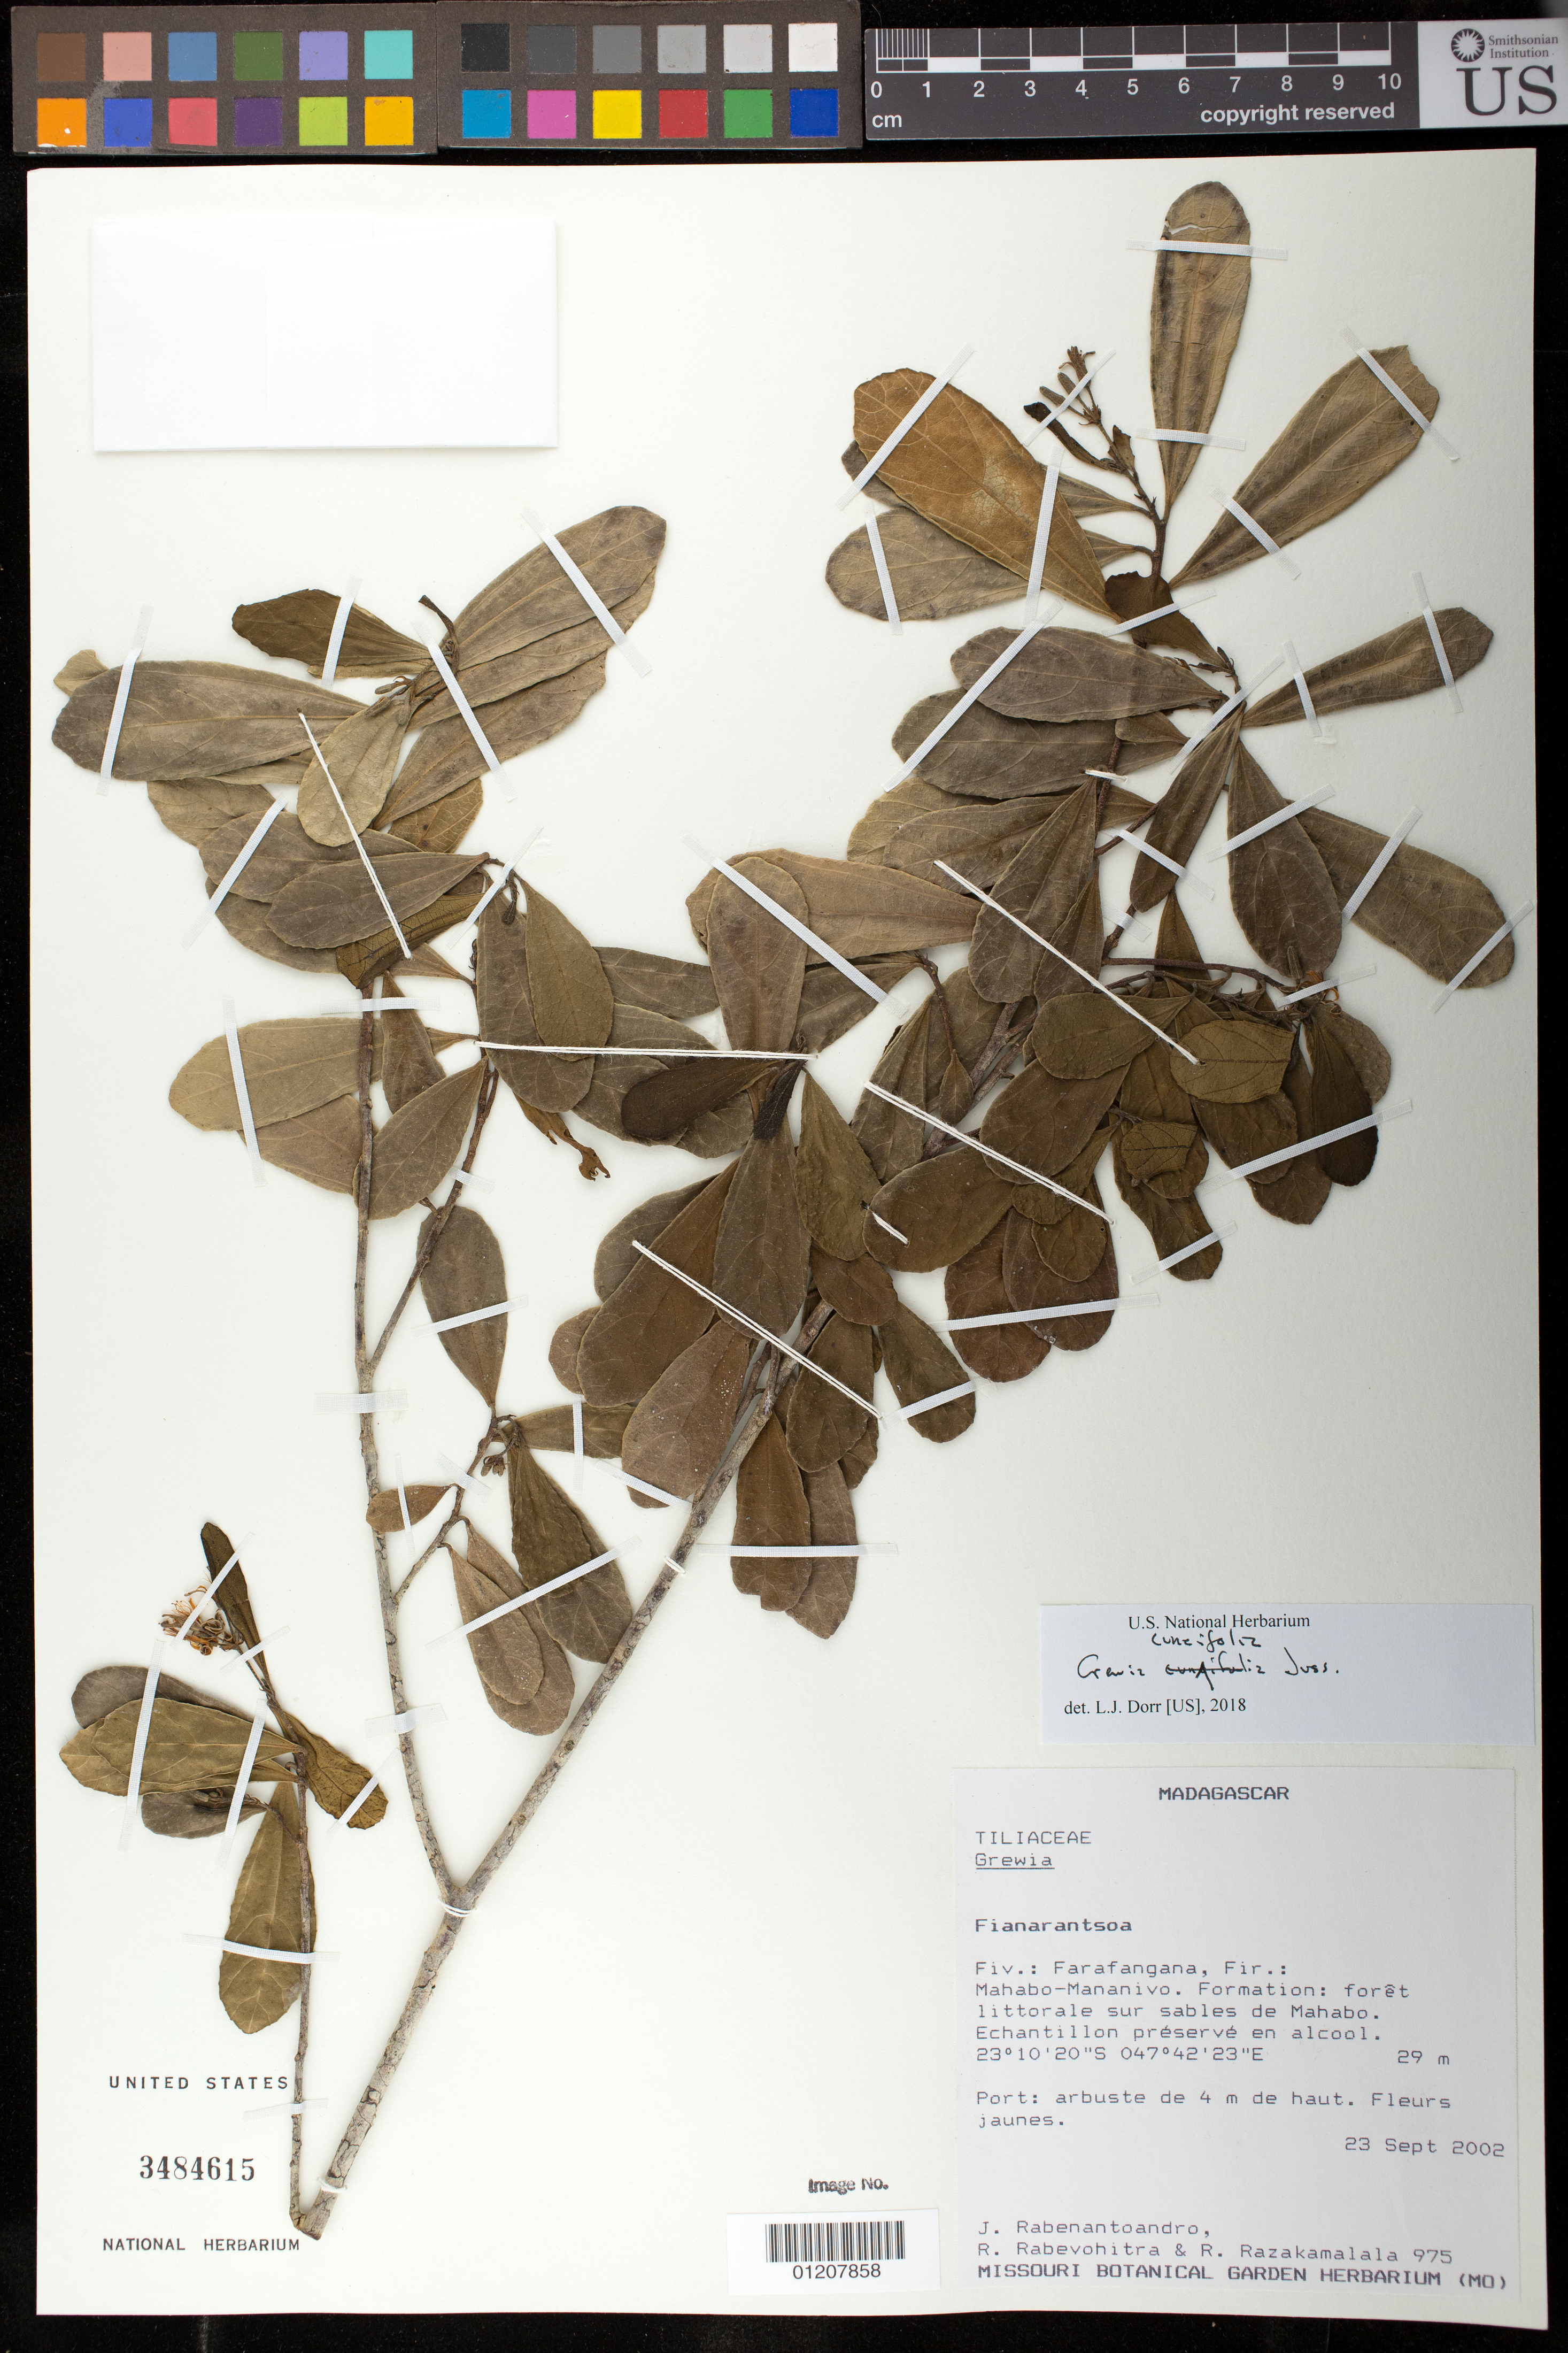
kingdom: Plantae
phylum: Tracheophyta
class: Magnoliopsida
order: Malvales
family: Malvaceae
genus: Grewia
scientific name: Grewia cuneifolia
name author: Juss.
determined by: Dorr, L. J., (BOT), Smithsonian Institution - National Museum of Natural History (UNITED STATES)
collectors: J. Rabenantoandro, R. Rabevohitra & R. Razakamalala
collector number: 975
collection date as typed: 23 Sep 2002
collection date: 2002-09-23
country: Madagascar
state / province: Atsimo-Atsinanana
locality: Fiv.: Farafangana, Fir.: Mahabo-Mananivo. Formation: forêt littorale sur sables de Mahabo.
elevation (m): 29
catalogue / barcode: US 3484615